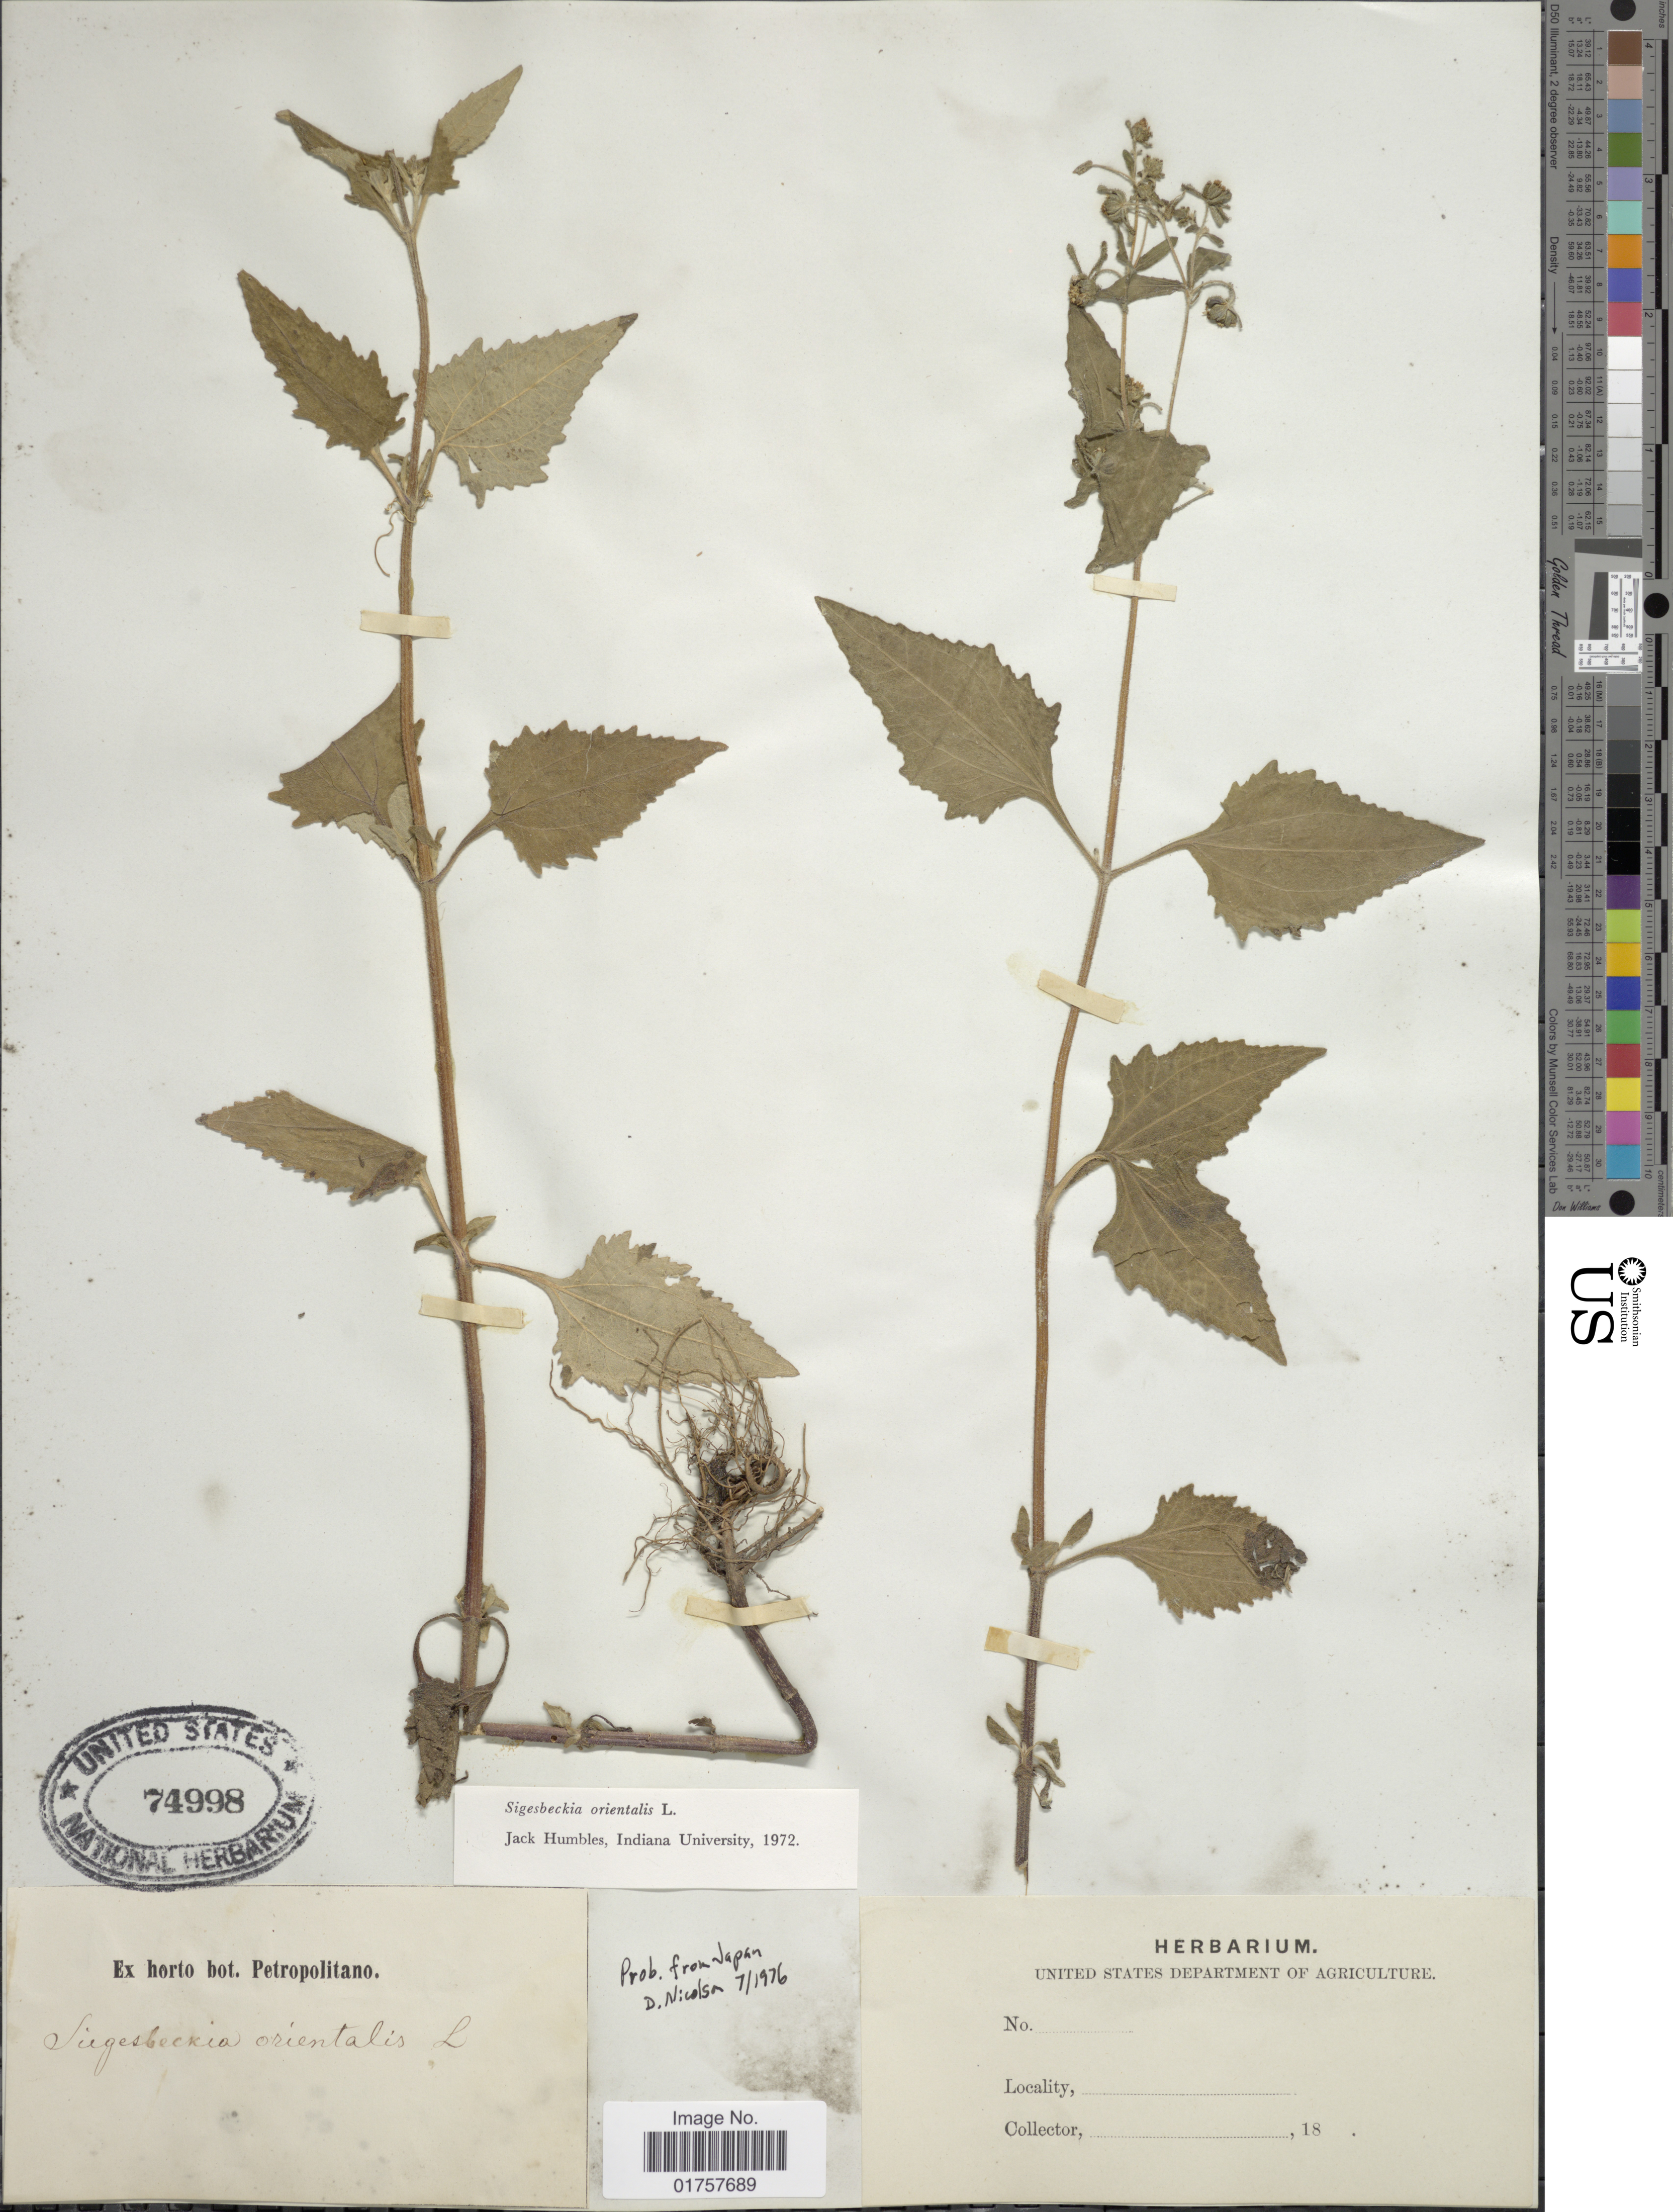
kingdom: Plantae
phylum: Tracheophyta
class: Magnoliopsida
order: Asterales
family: Asteraceae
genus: Sigesbeckia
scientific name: Sigesbeckia orientalis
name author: L.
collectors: ex Horto Bot. Petropolitano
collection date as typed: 18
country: Japan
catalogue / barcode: US 74998